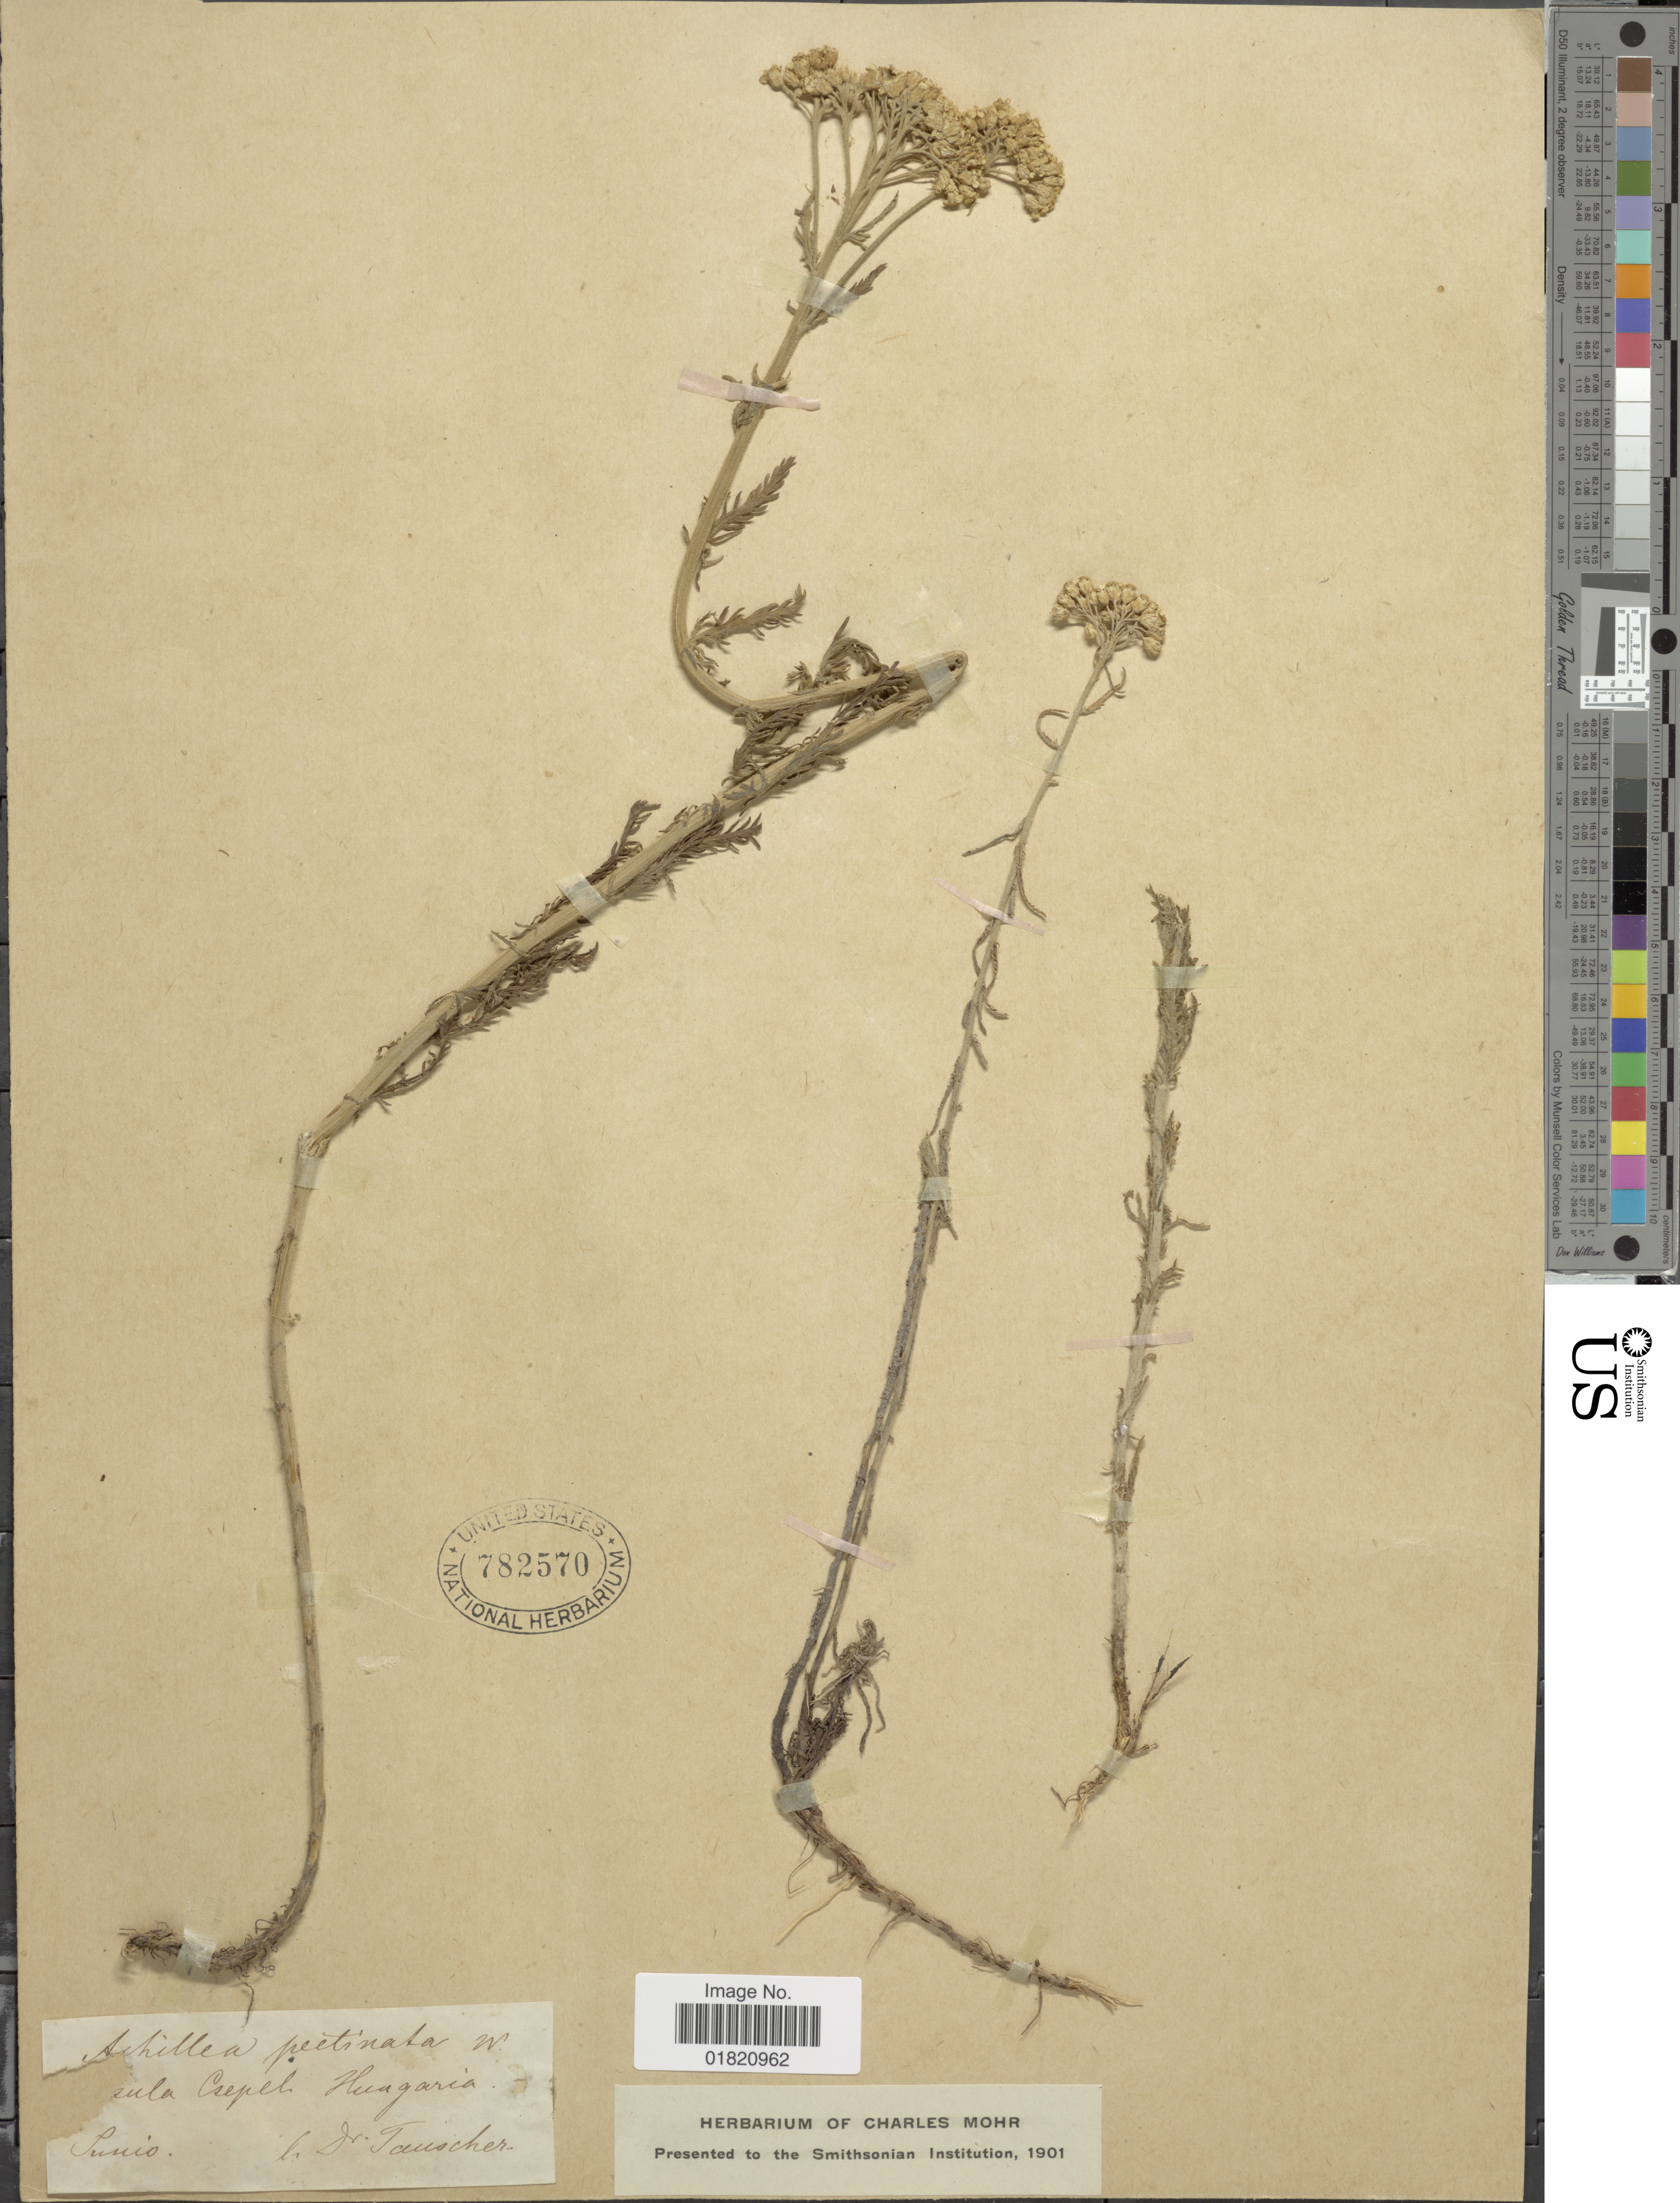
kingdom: Plantae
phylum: Tracheophyta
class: Magnoliopsida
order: Asterales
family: Asteraceae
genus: Achillea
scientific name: Achillea pectinata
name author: Willd.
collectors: G. Tauscher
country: Hungary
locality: Sula Csepel [interpreted]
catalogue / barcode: US 782570